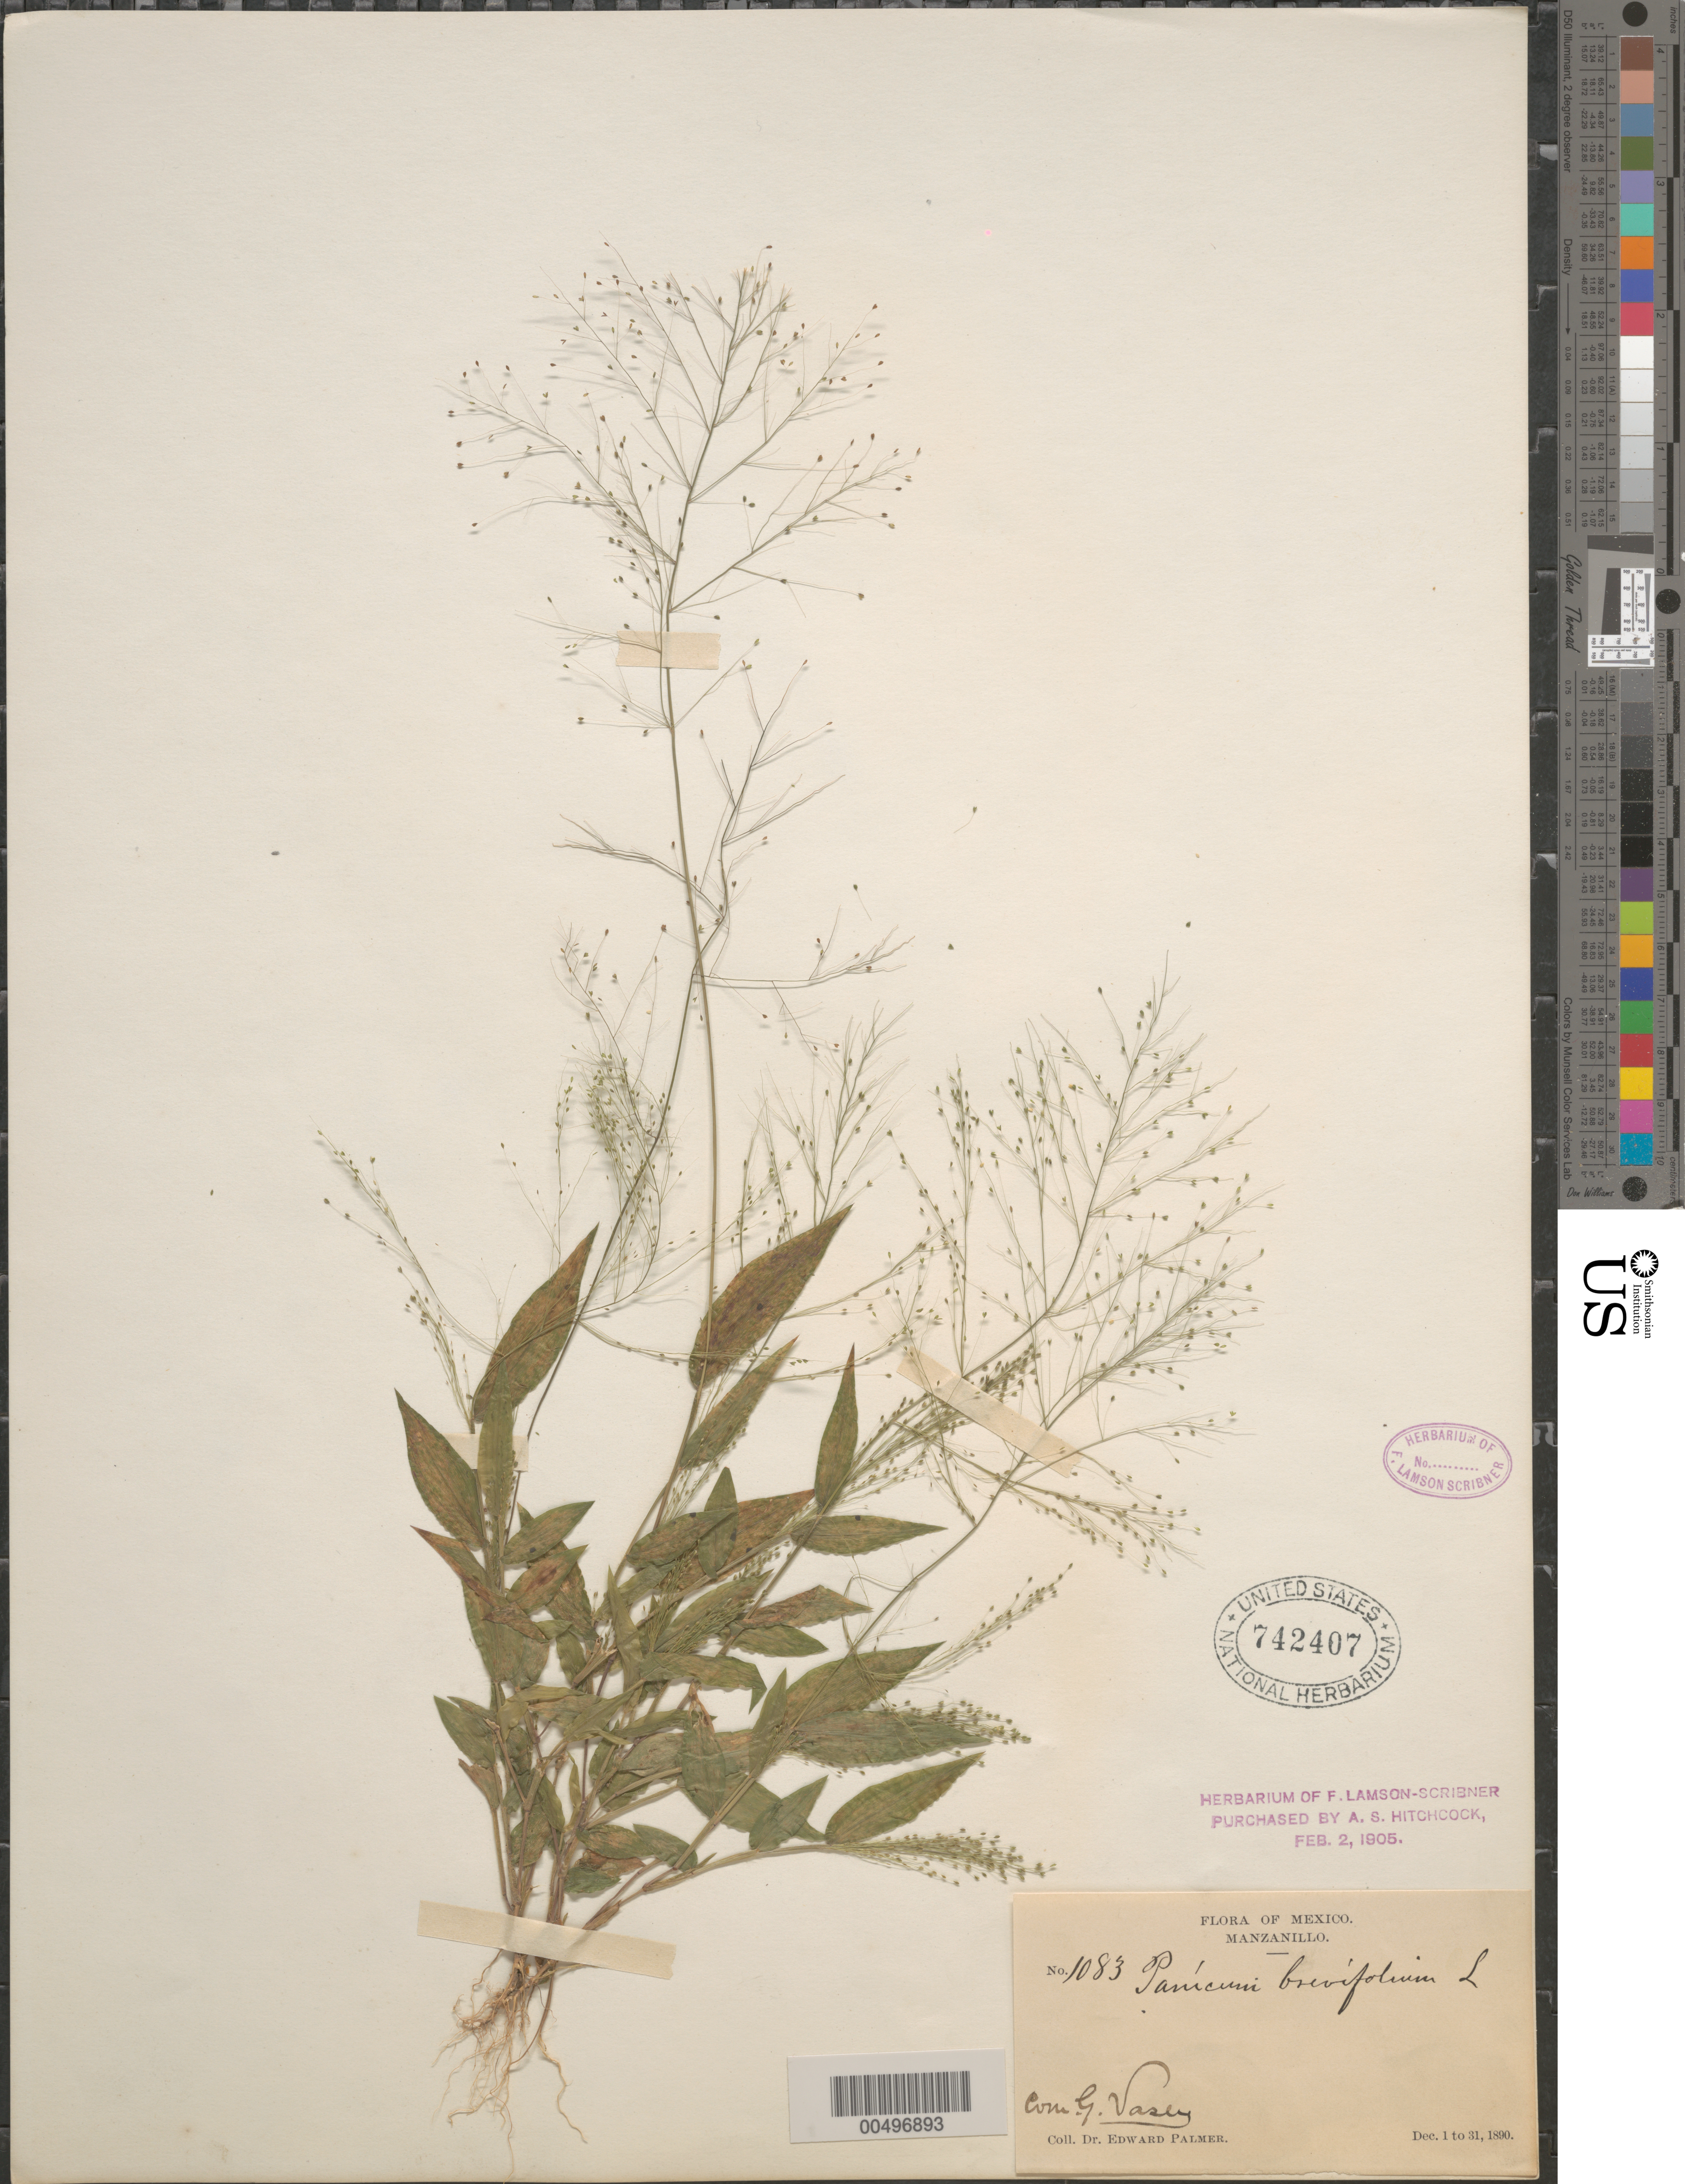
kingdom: Plantae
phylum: Tracheophyta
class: Liliopsida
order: Poales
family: Poaceae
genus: Panicum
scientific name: Panicum trichoides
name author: Sw.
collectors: E. Palmer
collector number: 1083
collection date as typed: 1 Dec 1890 to 31 Dec 1890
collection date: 1890-12-01/1890-12-31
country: Mexico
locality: Manzanillo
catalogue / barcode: US 742407